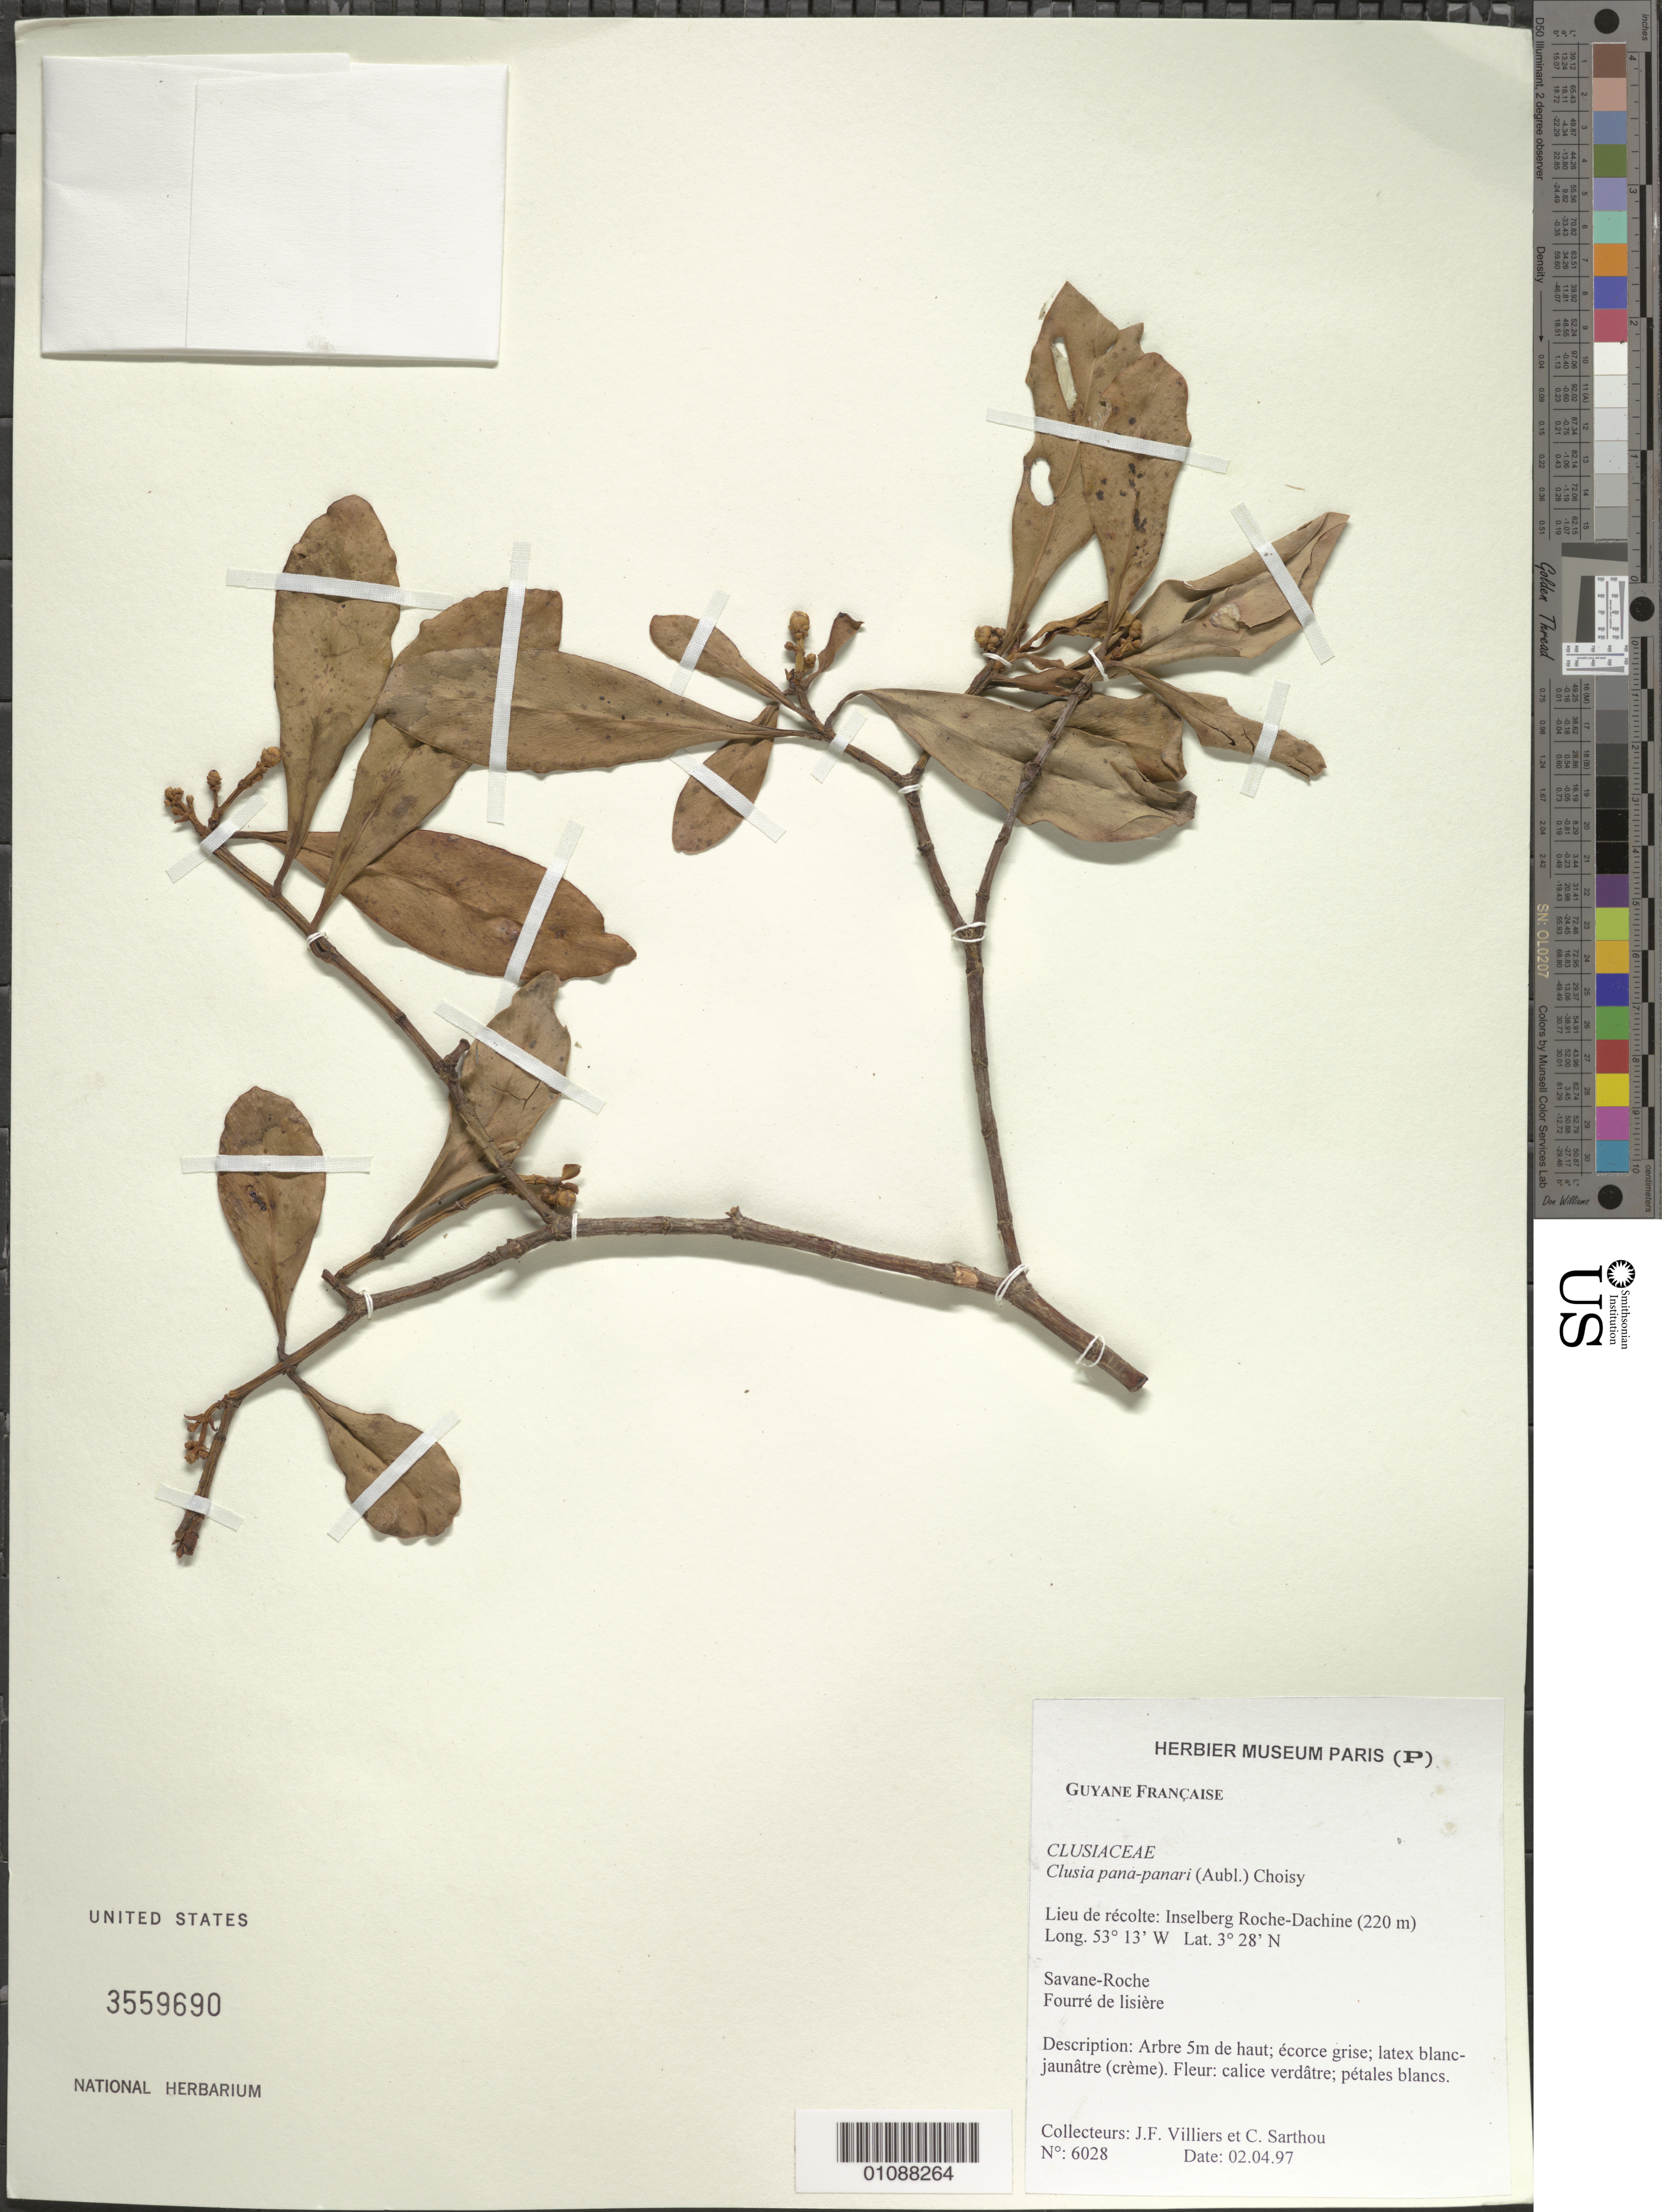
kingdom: Plantae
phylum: Tracheophyta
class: Magnoliopsida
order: Malpighiales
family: Clusiaceae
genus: Clusia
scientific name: Clusia panapanari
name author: (Aubl.) Choisy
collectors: J. Villiers & C. Sarthou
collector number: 6028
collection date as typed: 2-Apr-97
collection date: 1997-04-02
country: French Guiana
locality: Lieu de recolte: Inselberg Roche-Dachine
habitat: Savane-roche. Fourre de lisiere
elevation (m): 220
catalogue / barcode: US 3559690